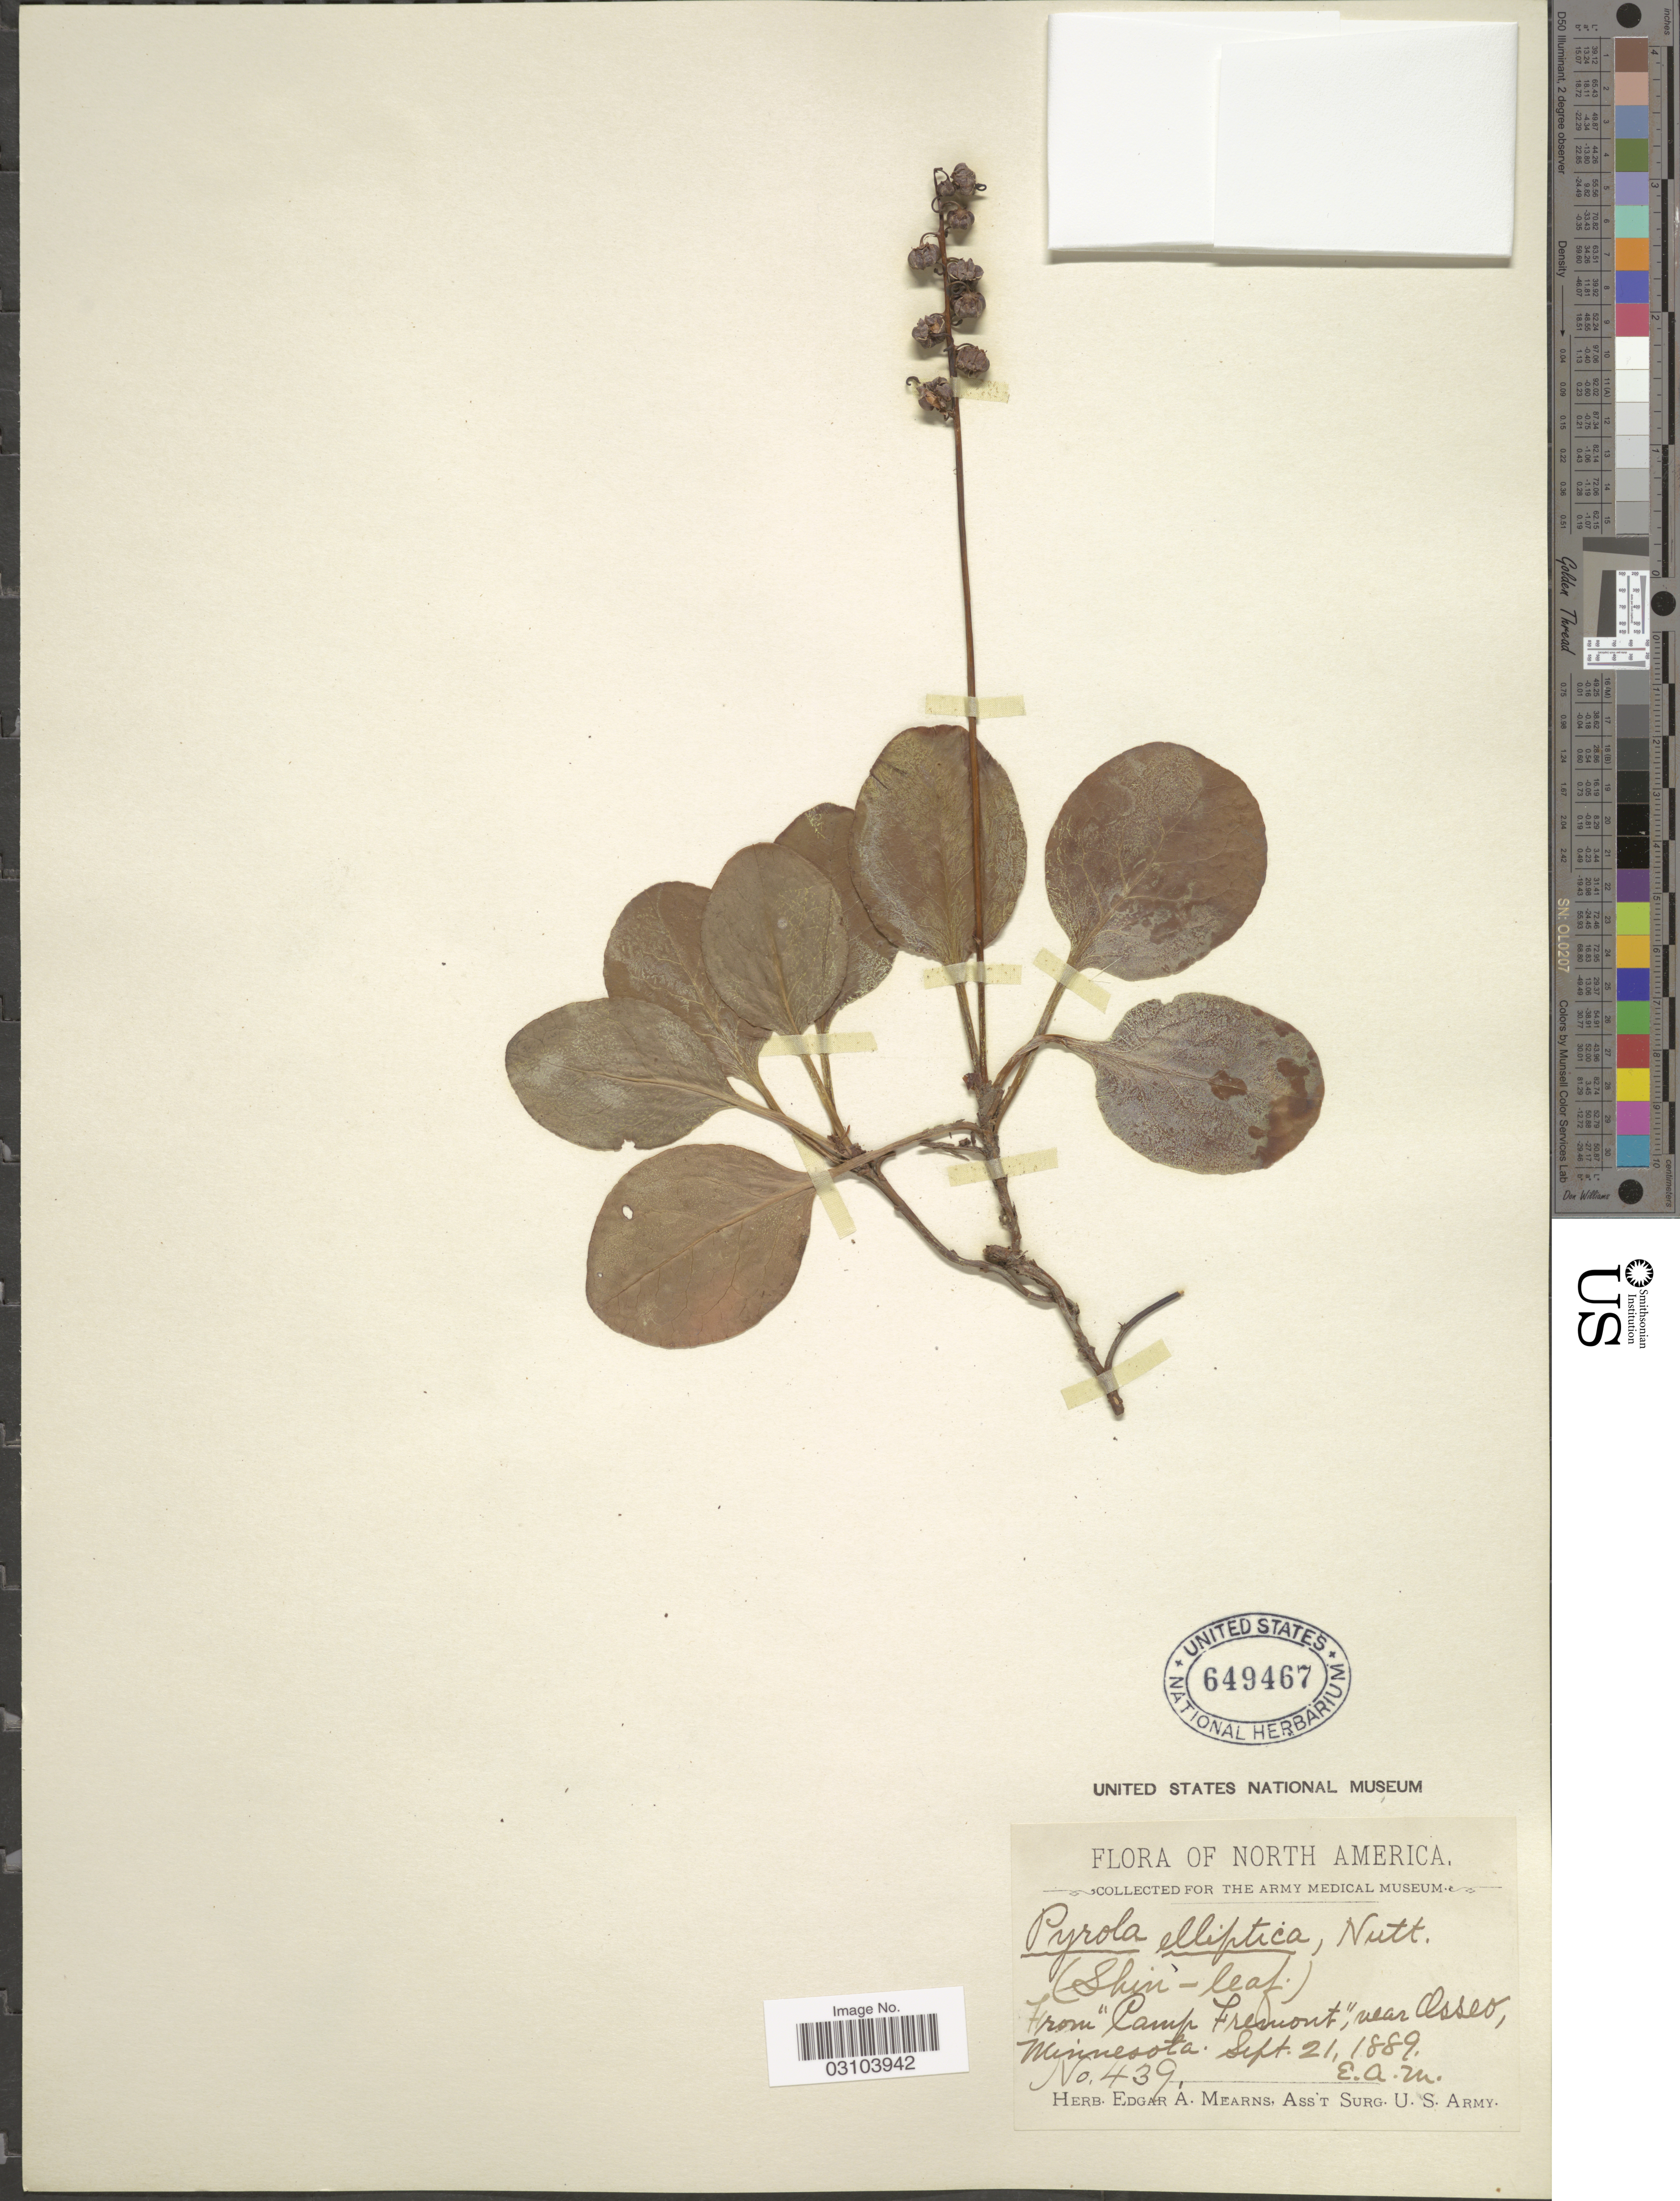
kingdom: Plantae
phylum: Tracheophyta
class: Magnoliopsida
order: Ericales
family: Ericaceae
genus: Pyrola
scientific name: Pyrola elliptica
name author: Nutt.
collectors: E. A. Mearns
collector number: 439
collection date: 1889-09-21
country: United States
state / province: Minnesota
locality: North America. From "Camp Fremont," near Osseo.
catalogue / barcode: US 649467